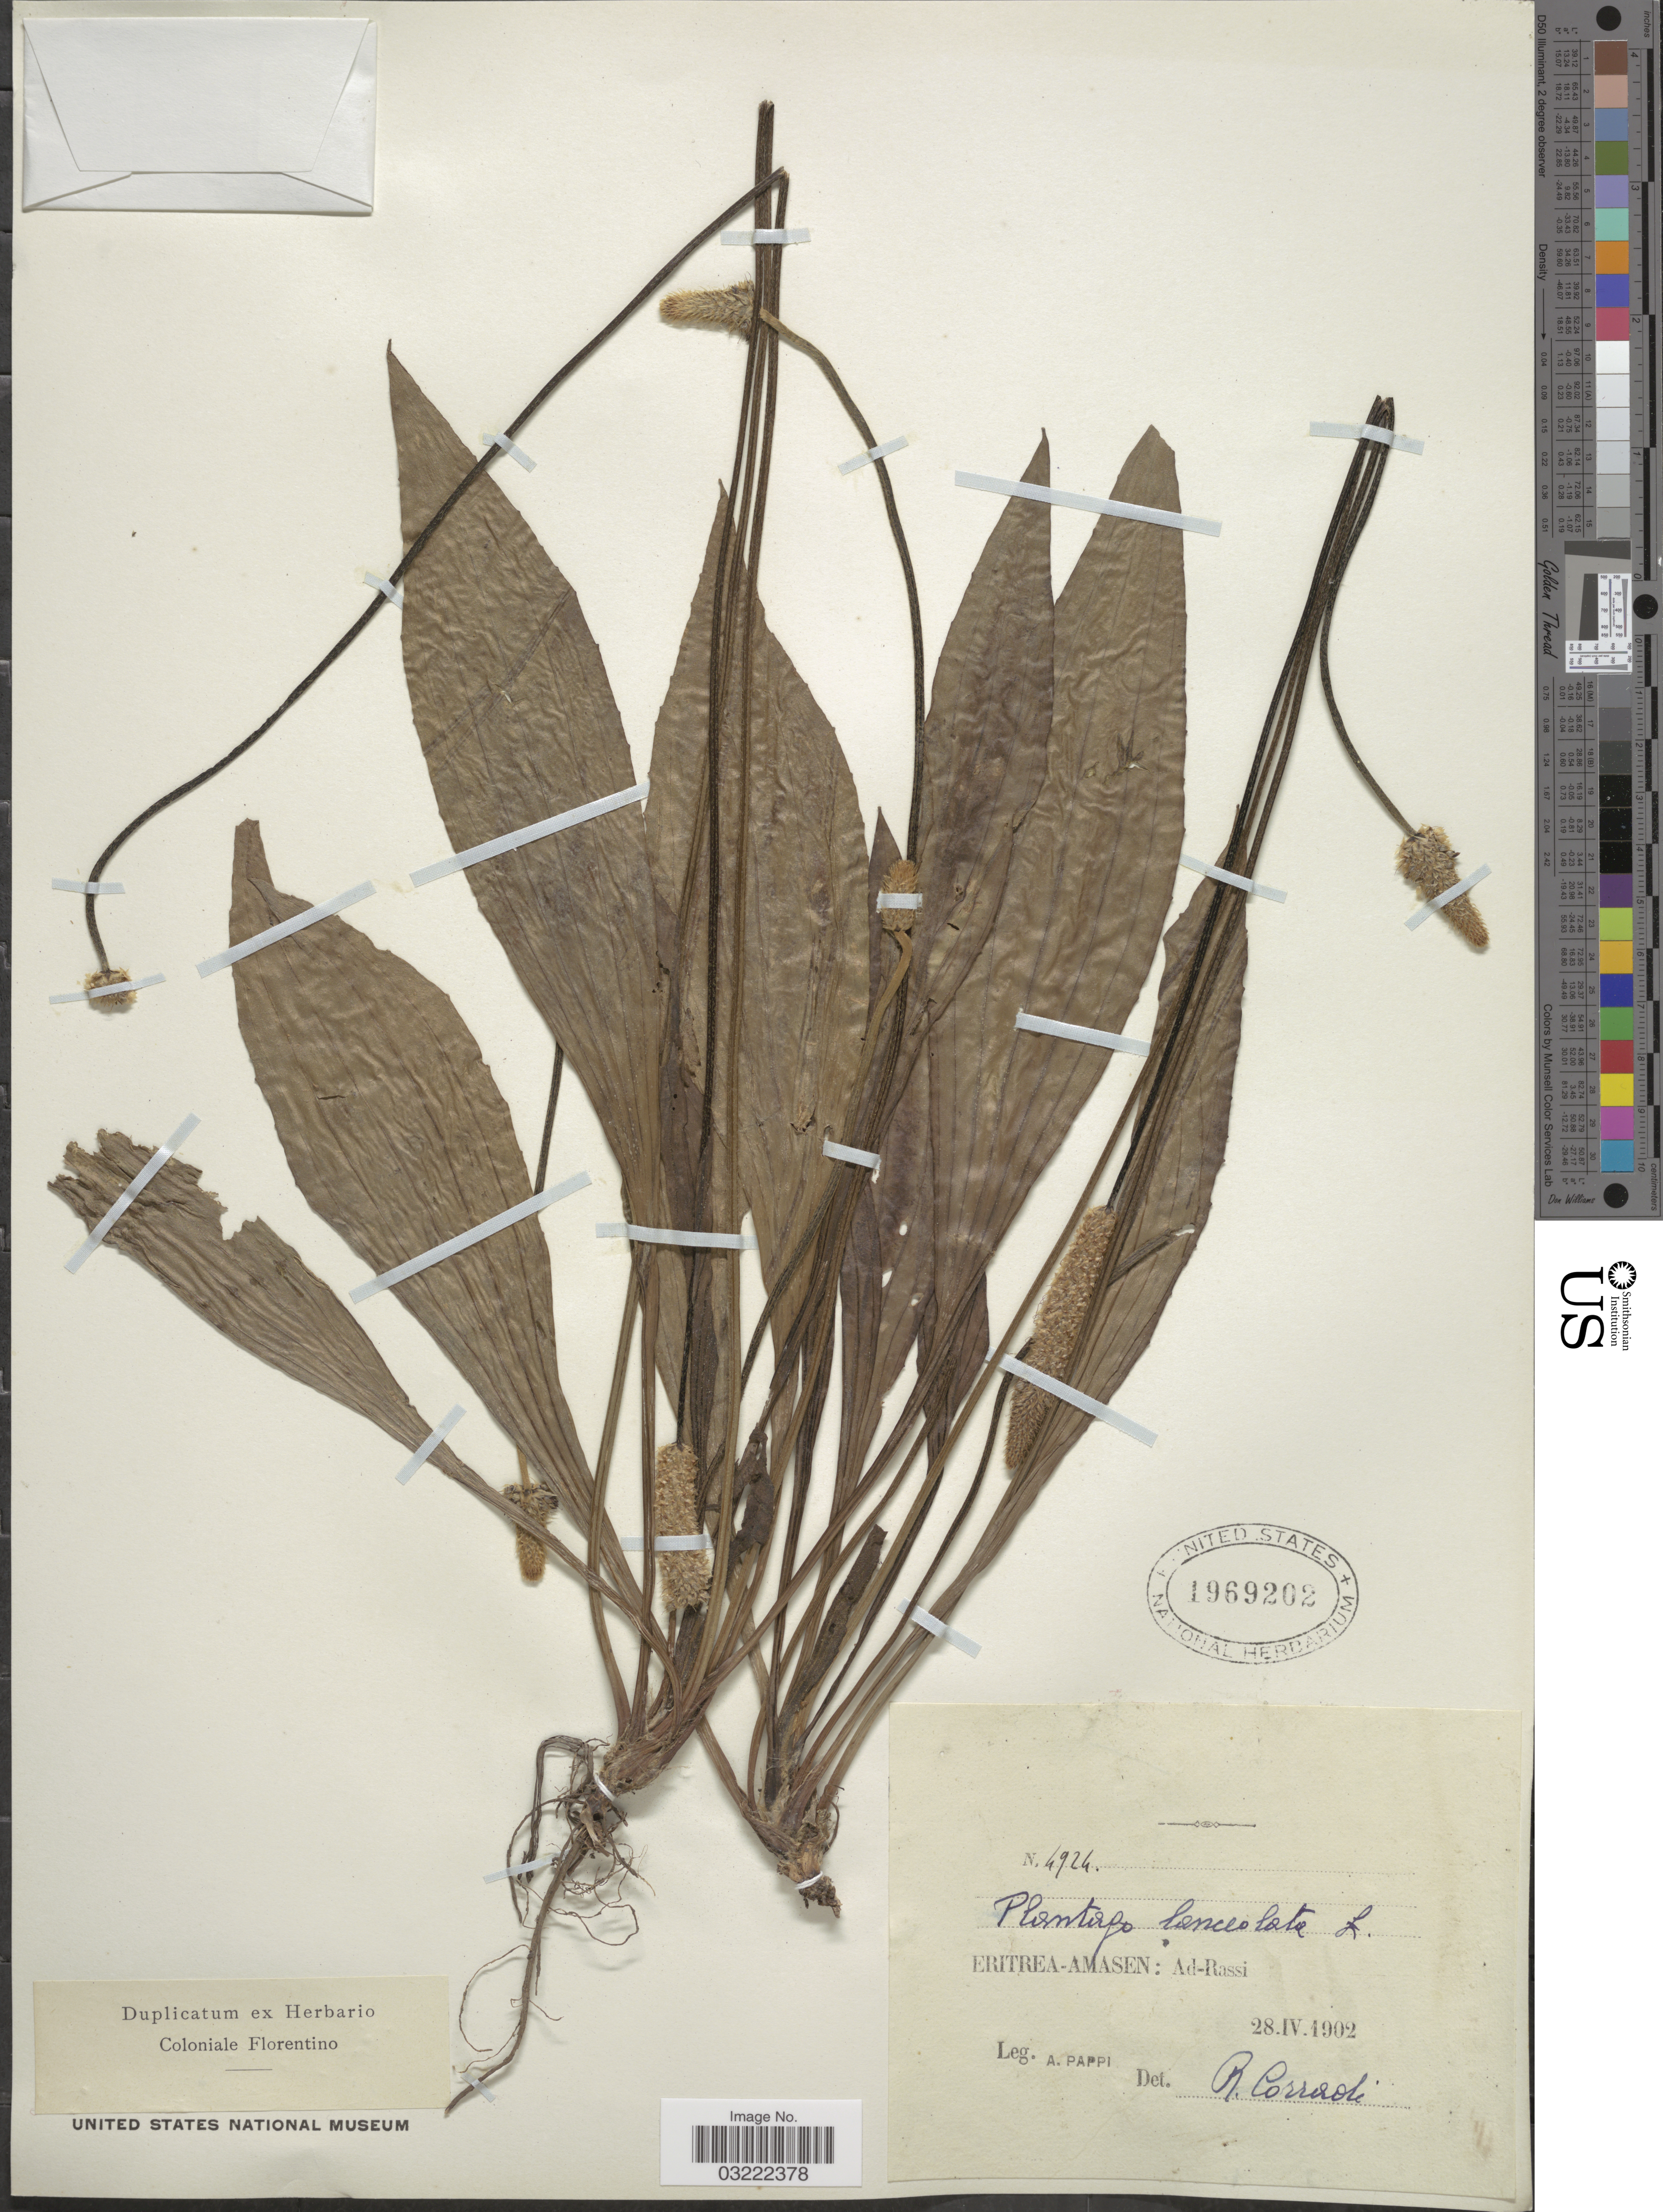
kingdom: Plantae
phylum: Tracheophyta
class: Magnoliopsida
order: Lamiales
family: Plantaginaceae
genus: Plantago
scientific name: Plantago lanceolata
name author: L.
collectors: A. Pappi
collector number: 4924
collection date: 1902-04-28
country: Eritrea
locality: Eritrea-Amasen: Ad-Rassi.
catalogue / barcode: US 1969202